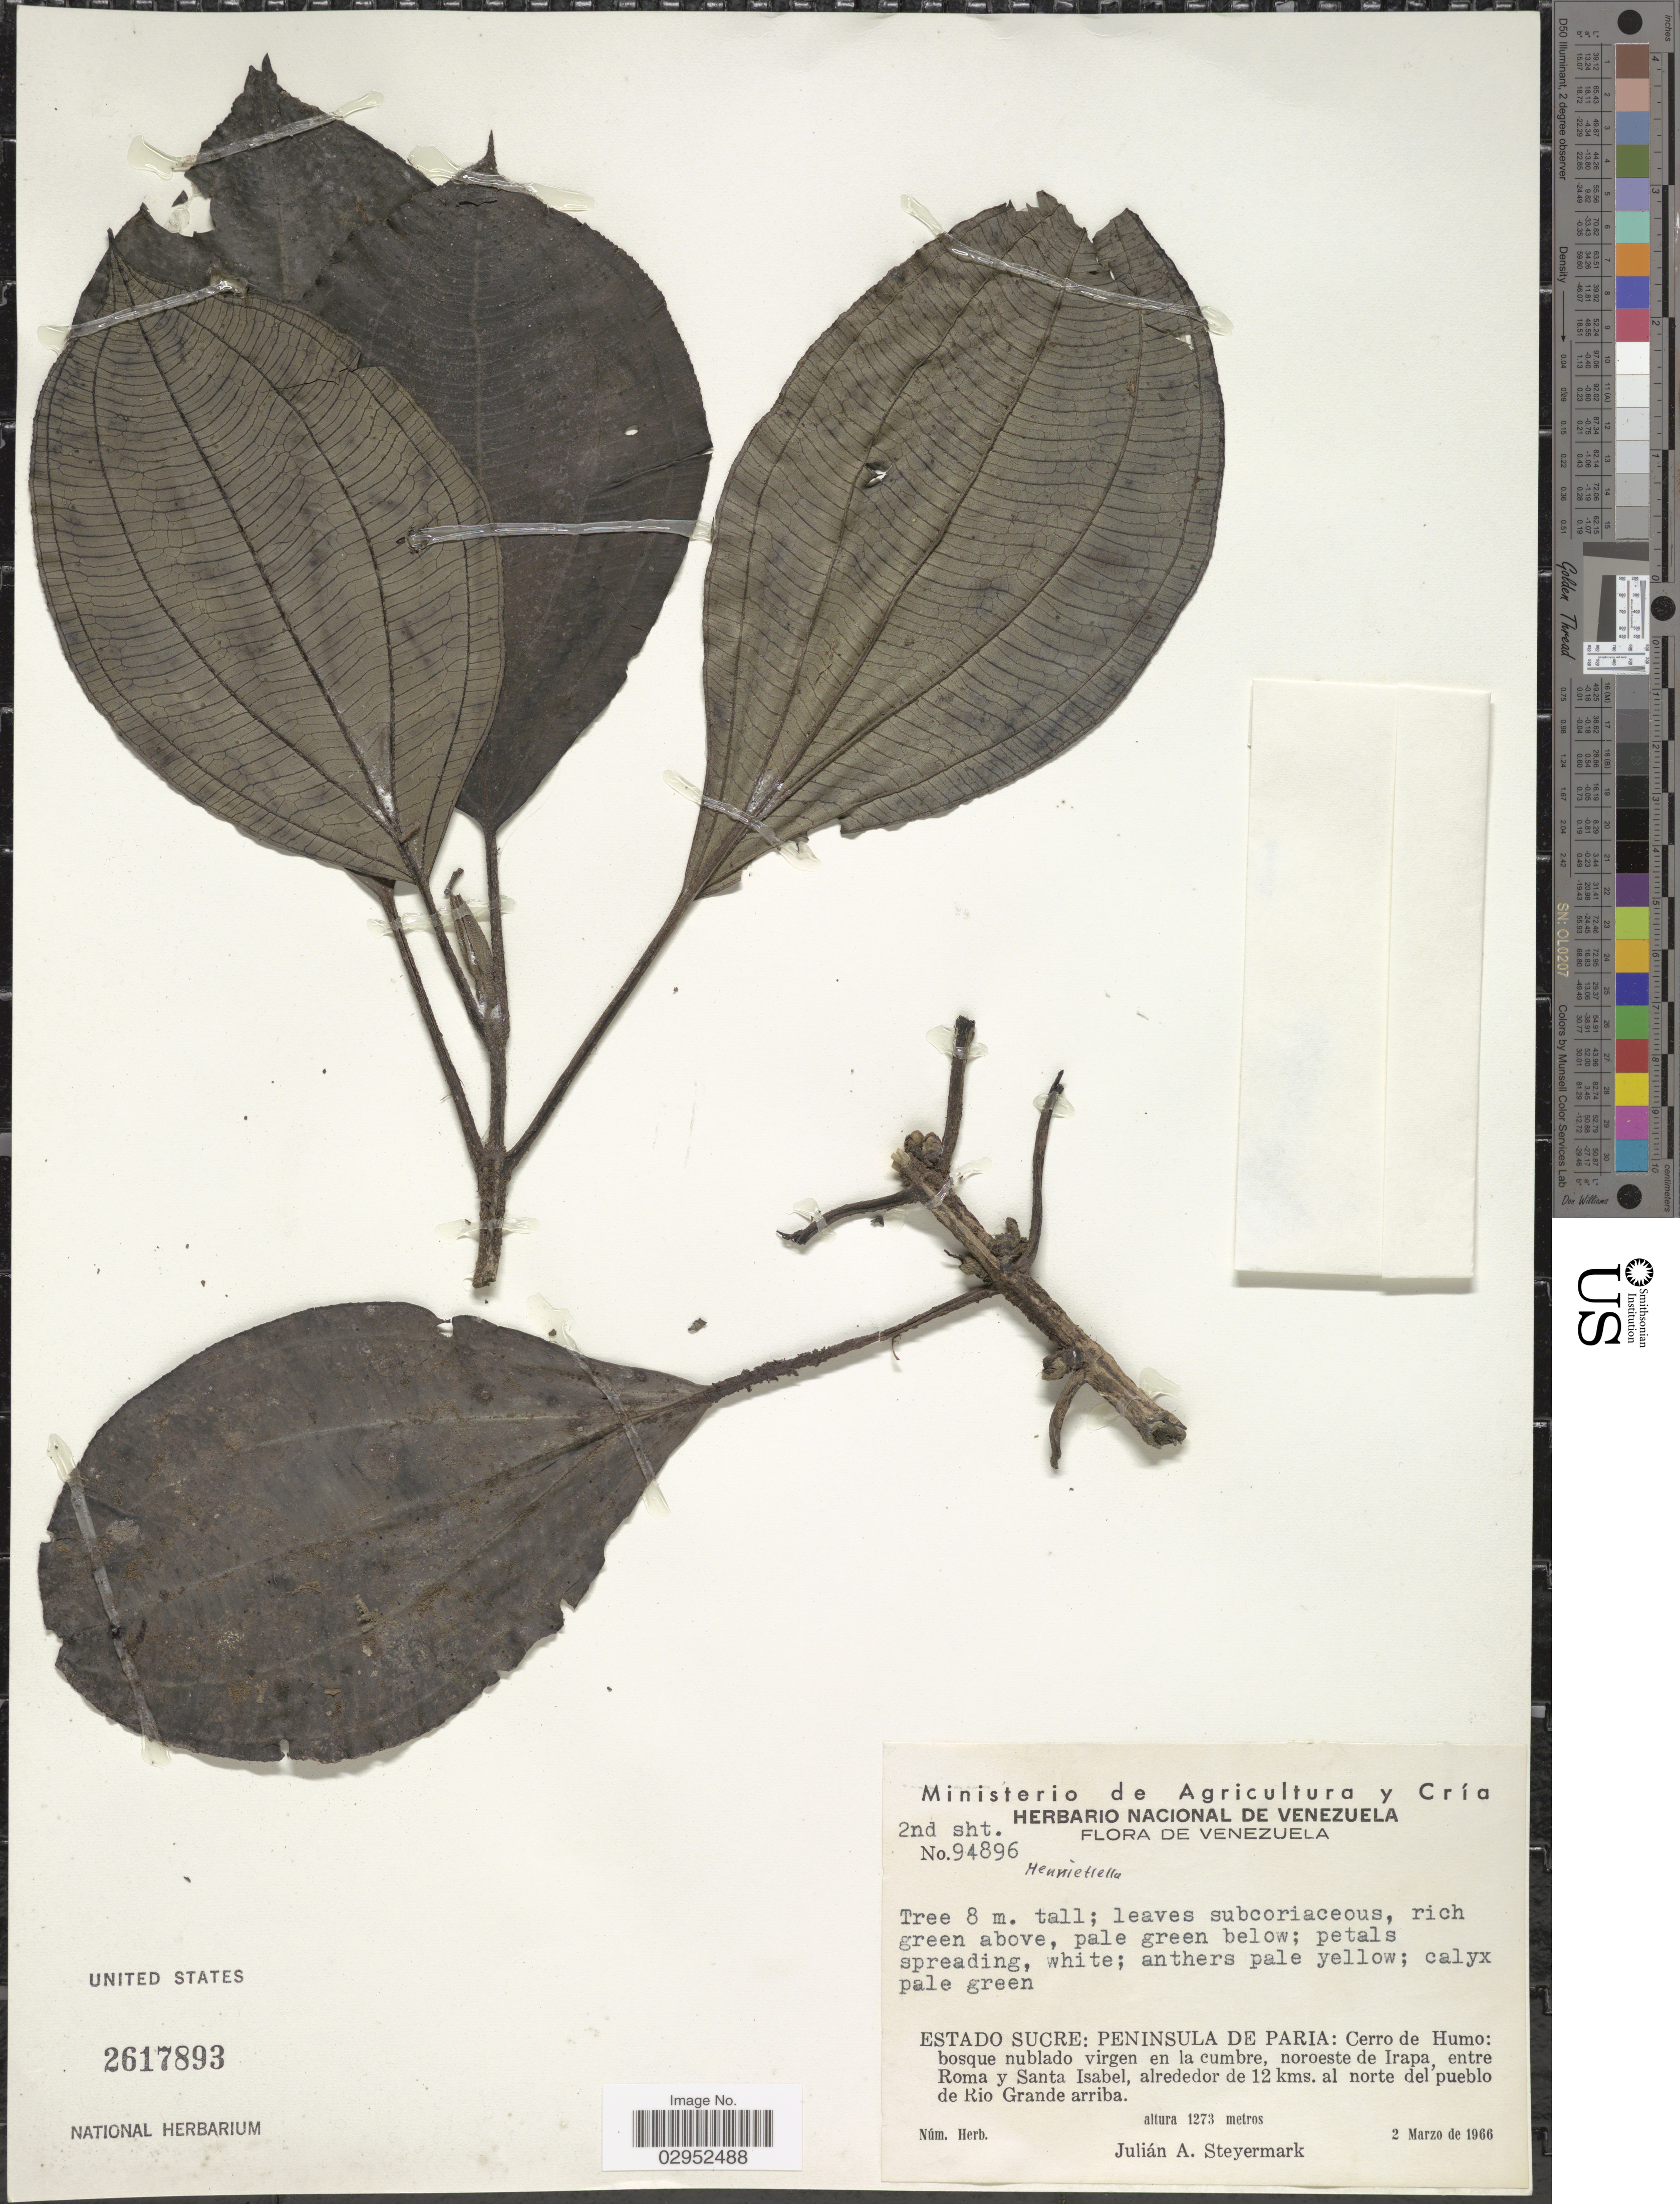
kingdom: Plantae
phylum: Tracheophyta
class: Magnoliopsida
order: Myrtales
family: Melastomataceae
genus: Henriettea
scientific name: Henriettea sp.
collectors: J. Steyermark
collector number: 94896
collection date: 1966-03-02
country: Venezuela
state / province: Sucre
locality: Peninsula de Paria: Cerro de Humo: bosque nublado virgen en la cumbre, noroeste de Irapa, entre Roma y Santa Isabel, alrededor de 12 kms. al norte del pueblo de Rio Grande arriba.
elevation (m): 1273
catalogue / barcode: US 2617893